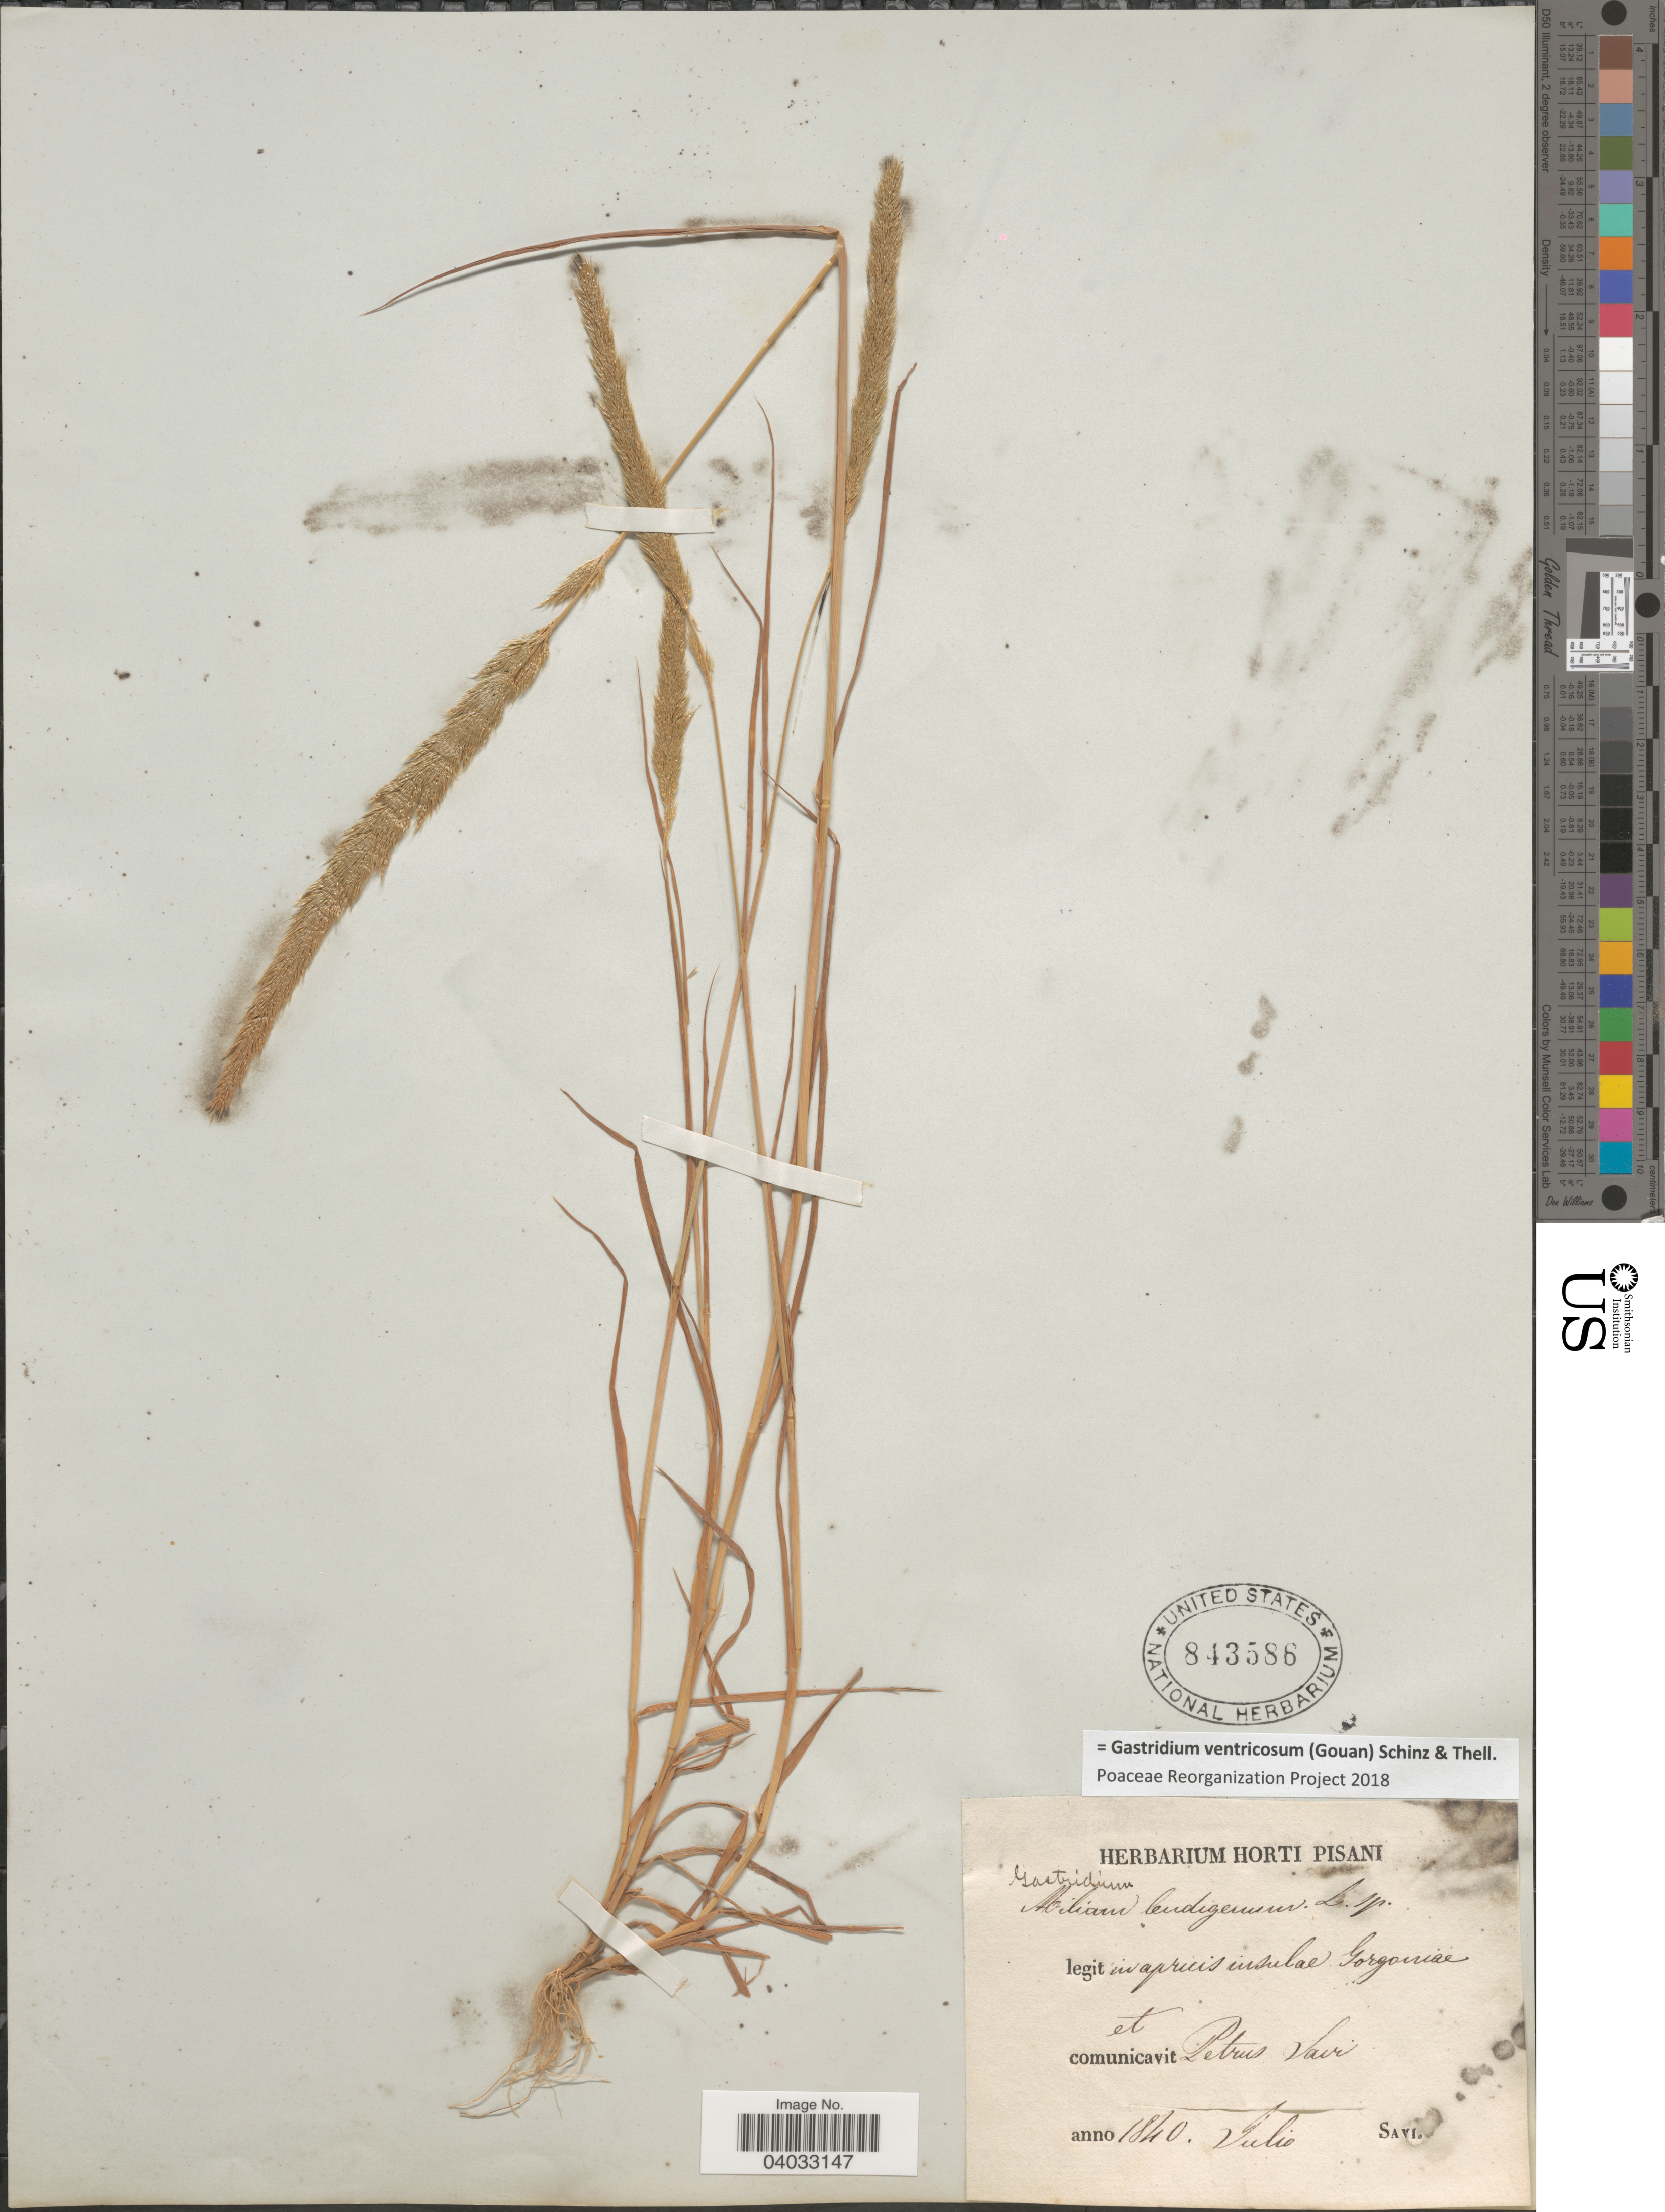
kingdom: Plantae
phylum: Tracheophyta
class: Liliopsida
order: Poales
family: Poaceae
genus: Gastridium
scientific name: Gastridium ventricosum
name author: (Gouan) Schinz & Thell.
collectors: P. Savi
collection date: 1840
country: Italy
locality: In agricic insulae Gorgoniae.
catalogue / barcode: US 843586